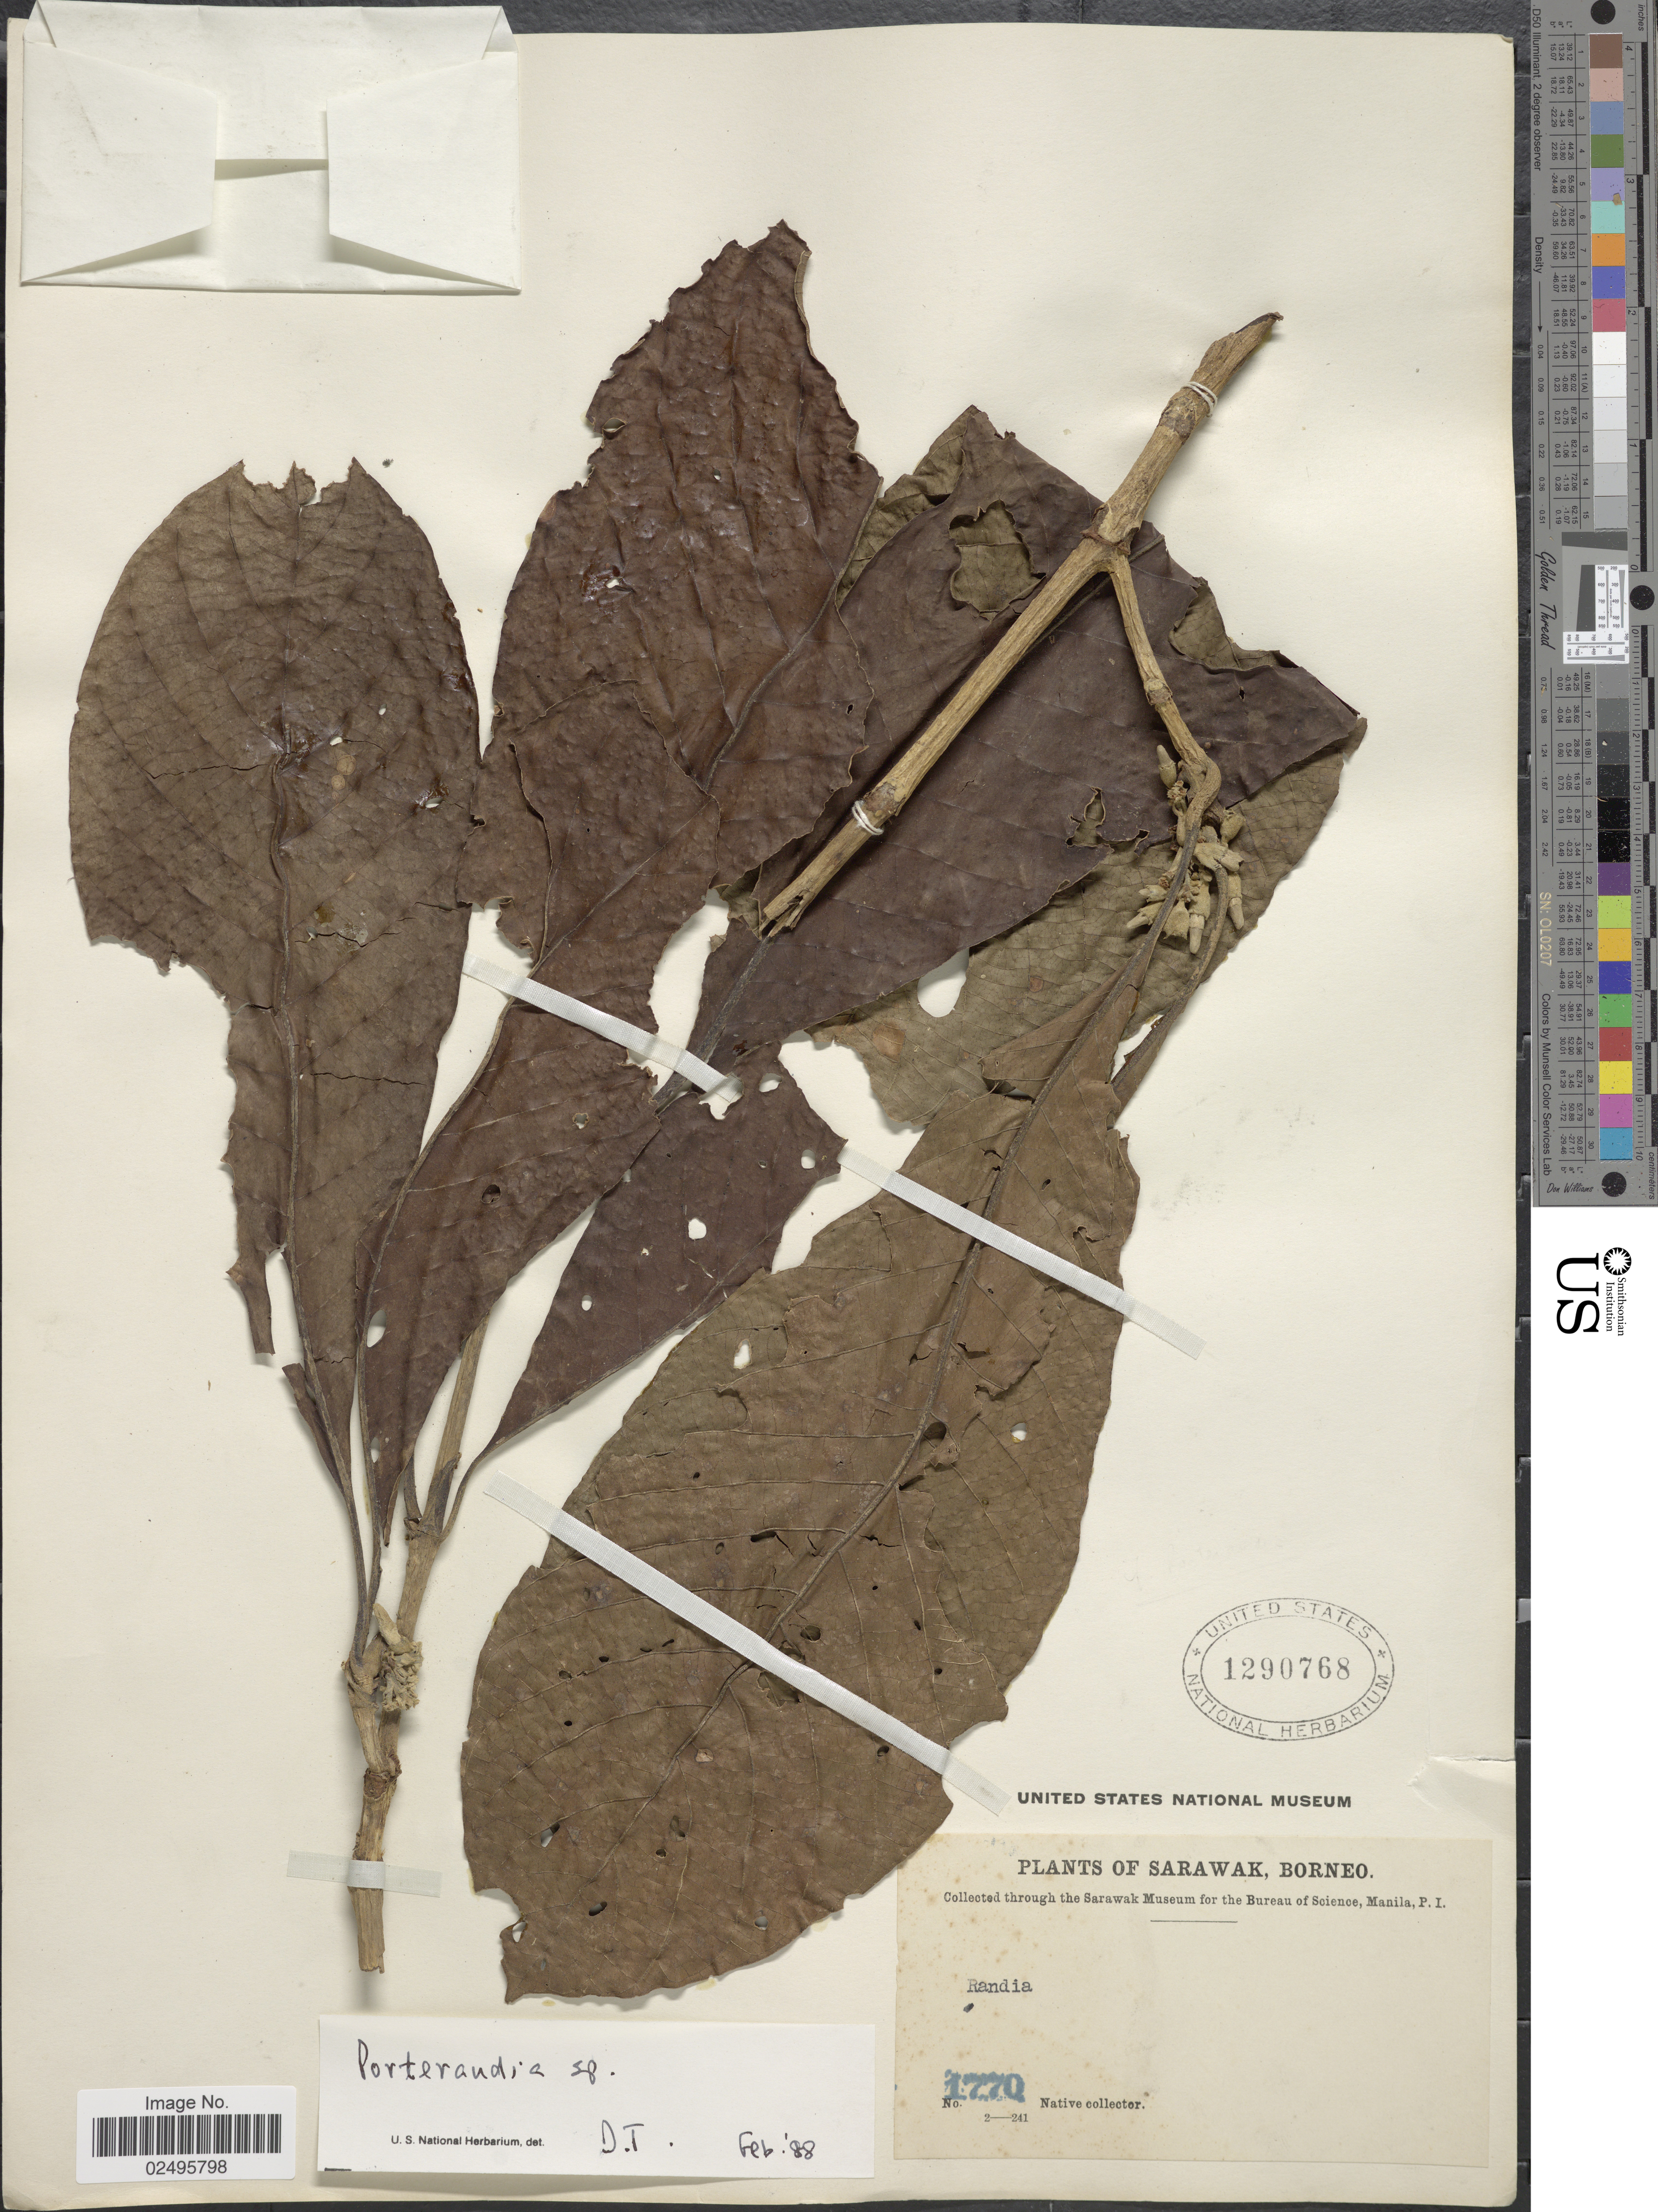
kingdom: Plantae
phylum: Tracheophyta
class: Magnoliopsida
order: Gentianales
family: Rubiaceae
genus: Porterandia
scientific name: Porterandia sp.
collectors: Native collector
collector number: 1770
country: Malaysia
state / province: Sarawak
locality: Borneo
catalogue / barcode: US 1290768